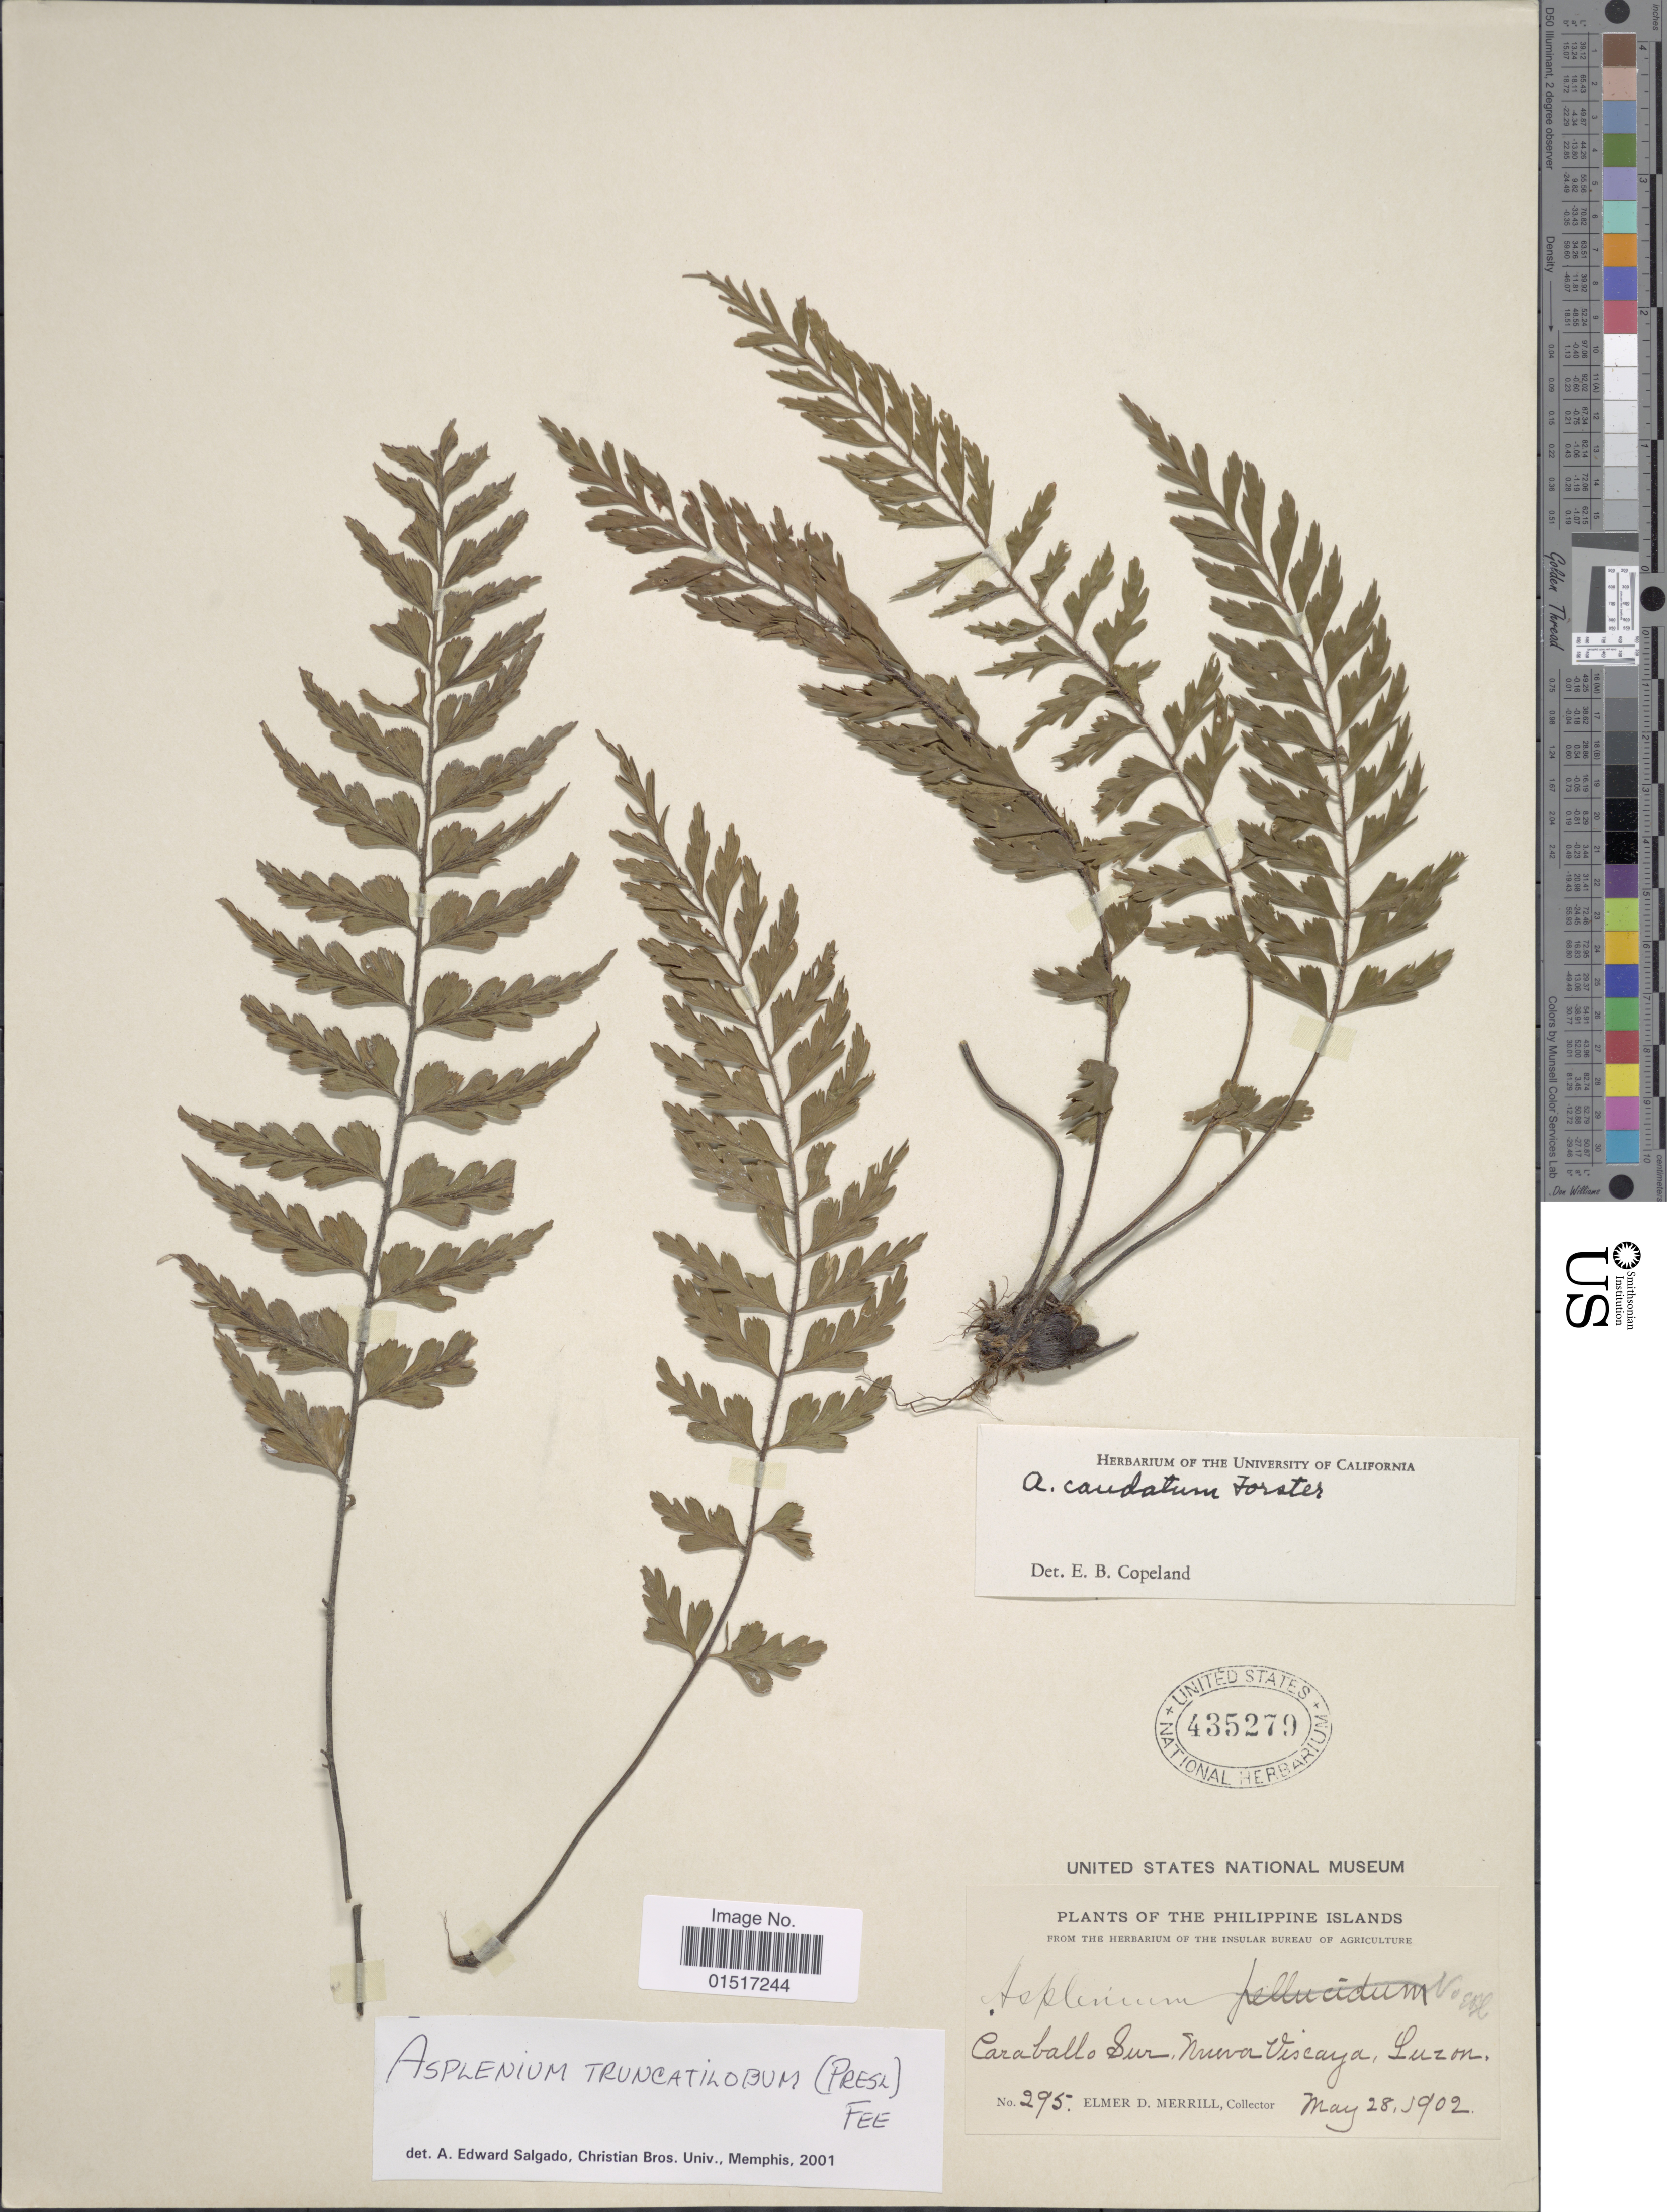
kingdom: Plantae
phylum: Tracheophyta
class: Polypodiopsida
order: Polypodiales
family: Aspleniaceae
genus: Asplenium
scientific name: Asplenium truncatilobum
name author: (C. Presl) Fée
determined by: Salgado, A. E.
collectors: E. D. Merrill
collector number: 295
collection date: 1902-05-28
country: Philippines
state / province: Cagayan Valley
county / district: Nueva Vizcaya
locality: Caraballo Sur, Nueva Viscaya, Luzon [South Caraballo, Nueva Vizcaya, Luzon]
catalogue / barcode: US 435279